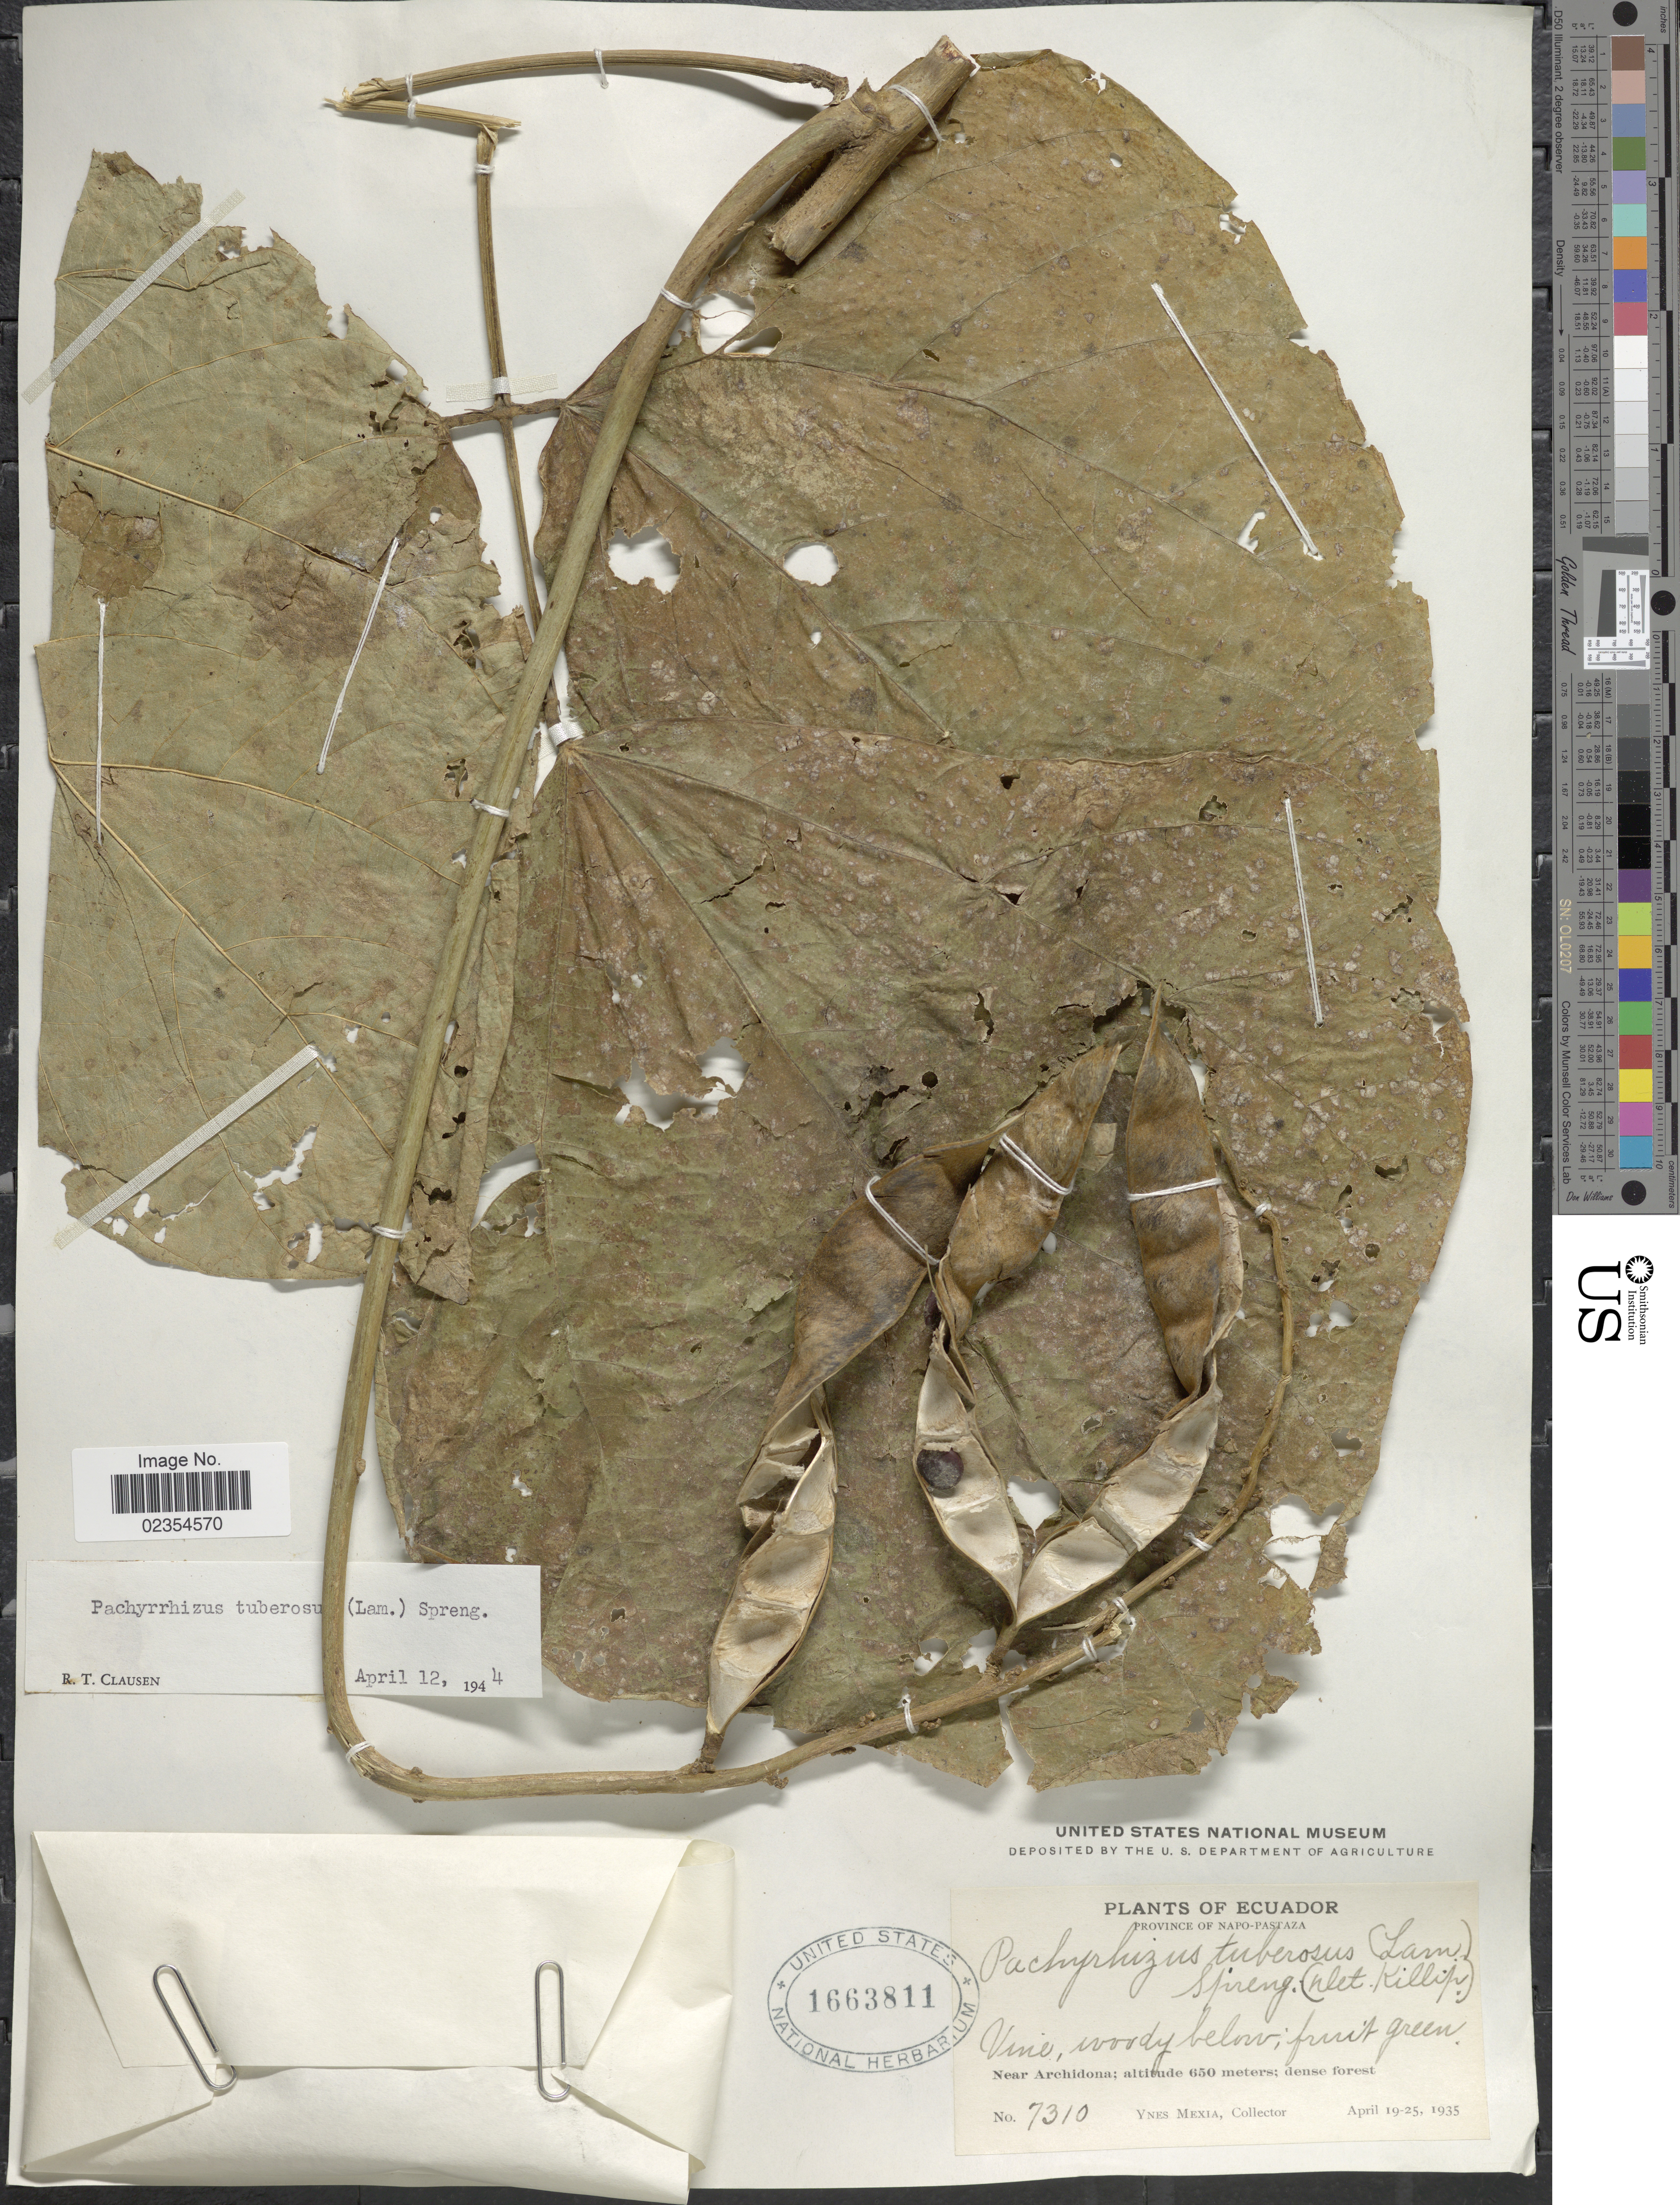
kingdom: Plantae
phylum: Tracheophyta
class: Magnoliopsida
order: Fabales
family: Fabaceae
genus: Pachyrhizus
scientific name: Pachyrhizus tuberosus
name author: (Lam.) Spreng.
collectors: Y. Mexia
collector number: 7310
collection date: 1935-04-19/1935-04-25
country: Ecuador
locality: Province of Napo - Pastaza, near Archidona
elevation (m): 650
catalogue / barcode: US 1663811